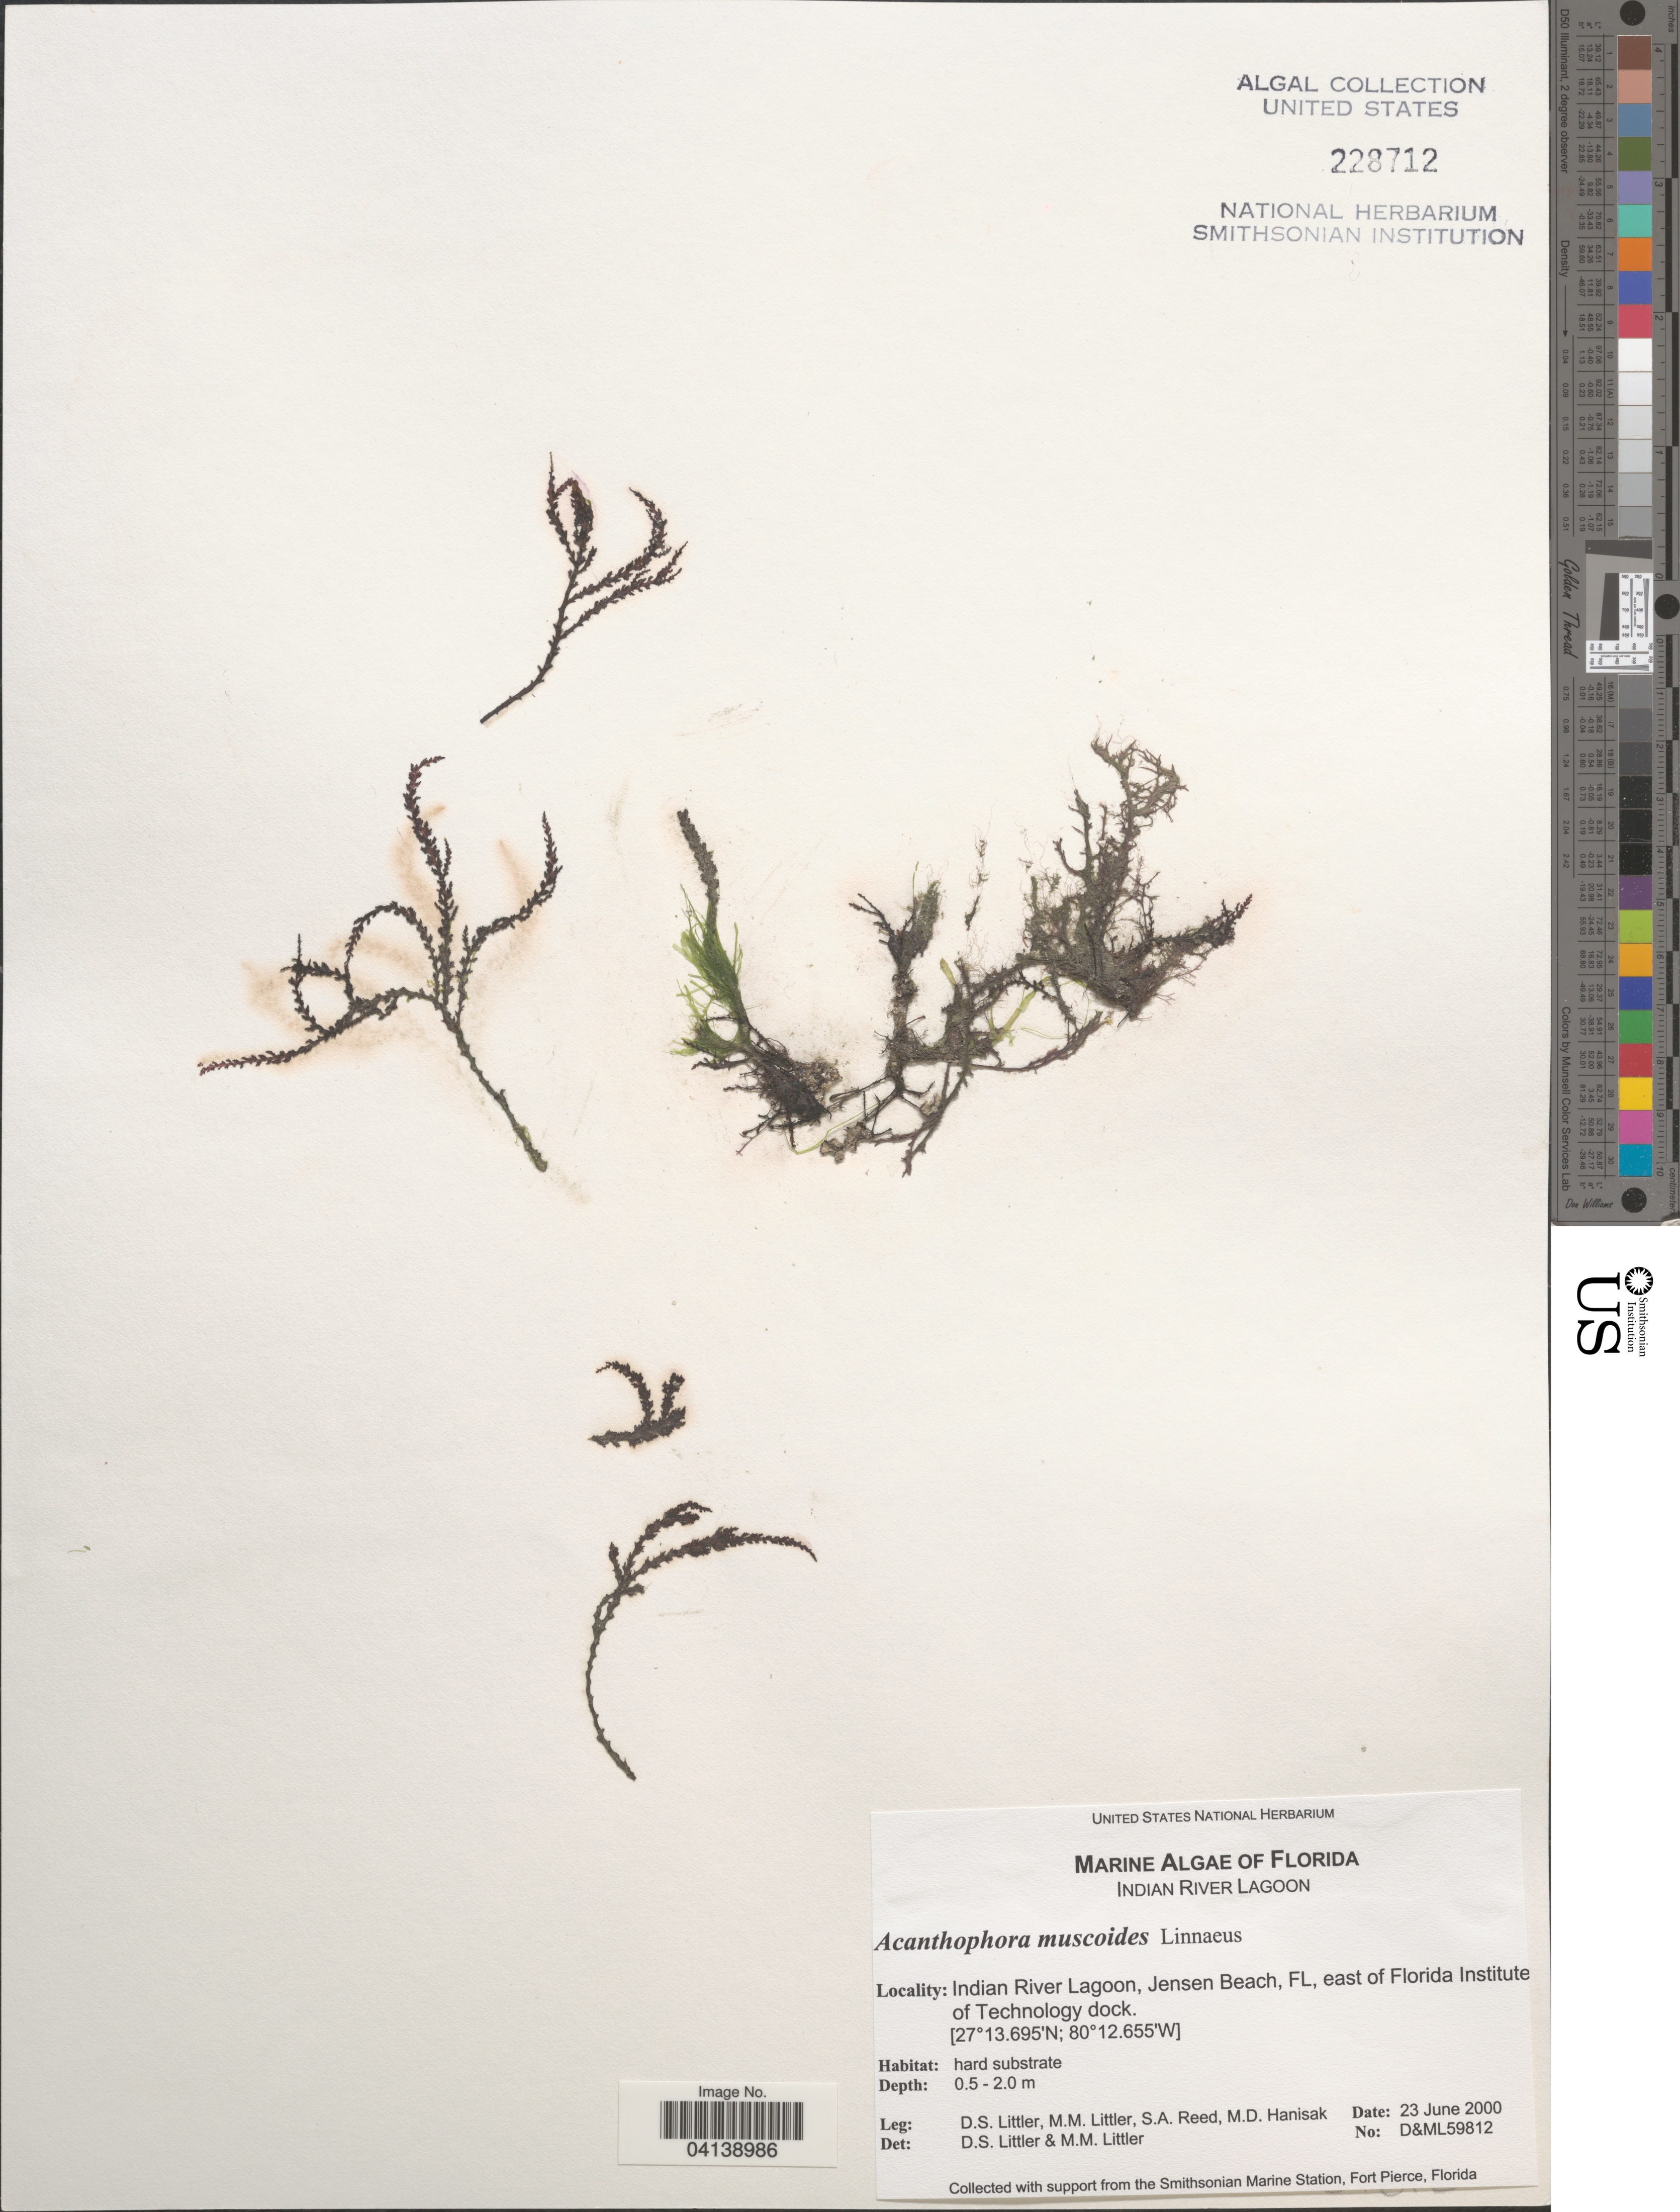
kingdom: Plantae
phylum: Rhodophyta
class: Florideophyceae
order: Ceramiales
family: Rhodomelaceae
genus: Acanthophora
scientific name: Acanthophora muscoides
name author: (C. Agardh) Bory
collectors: D. S. Littler, S. Reed & M. Hanisak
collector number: D&ML59812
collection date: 2000-06-23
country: United States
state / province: Florida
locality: Indian River Lagoon, Jensen Beach, east of Florida Institute of Technology dock.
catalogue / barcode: US 228712